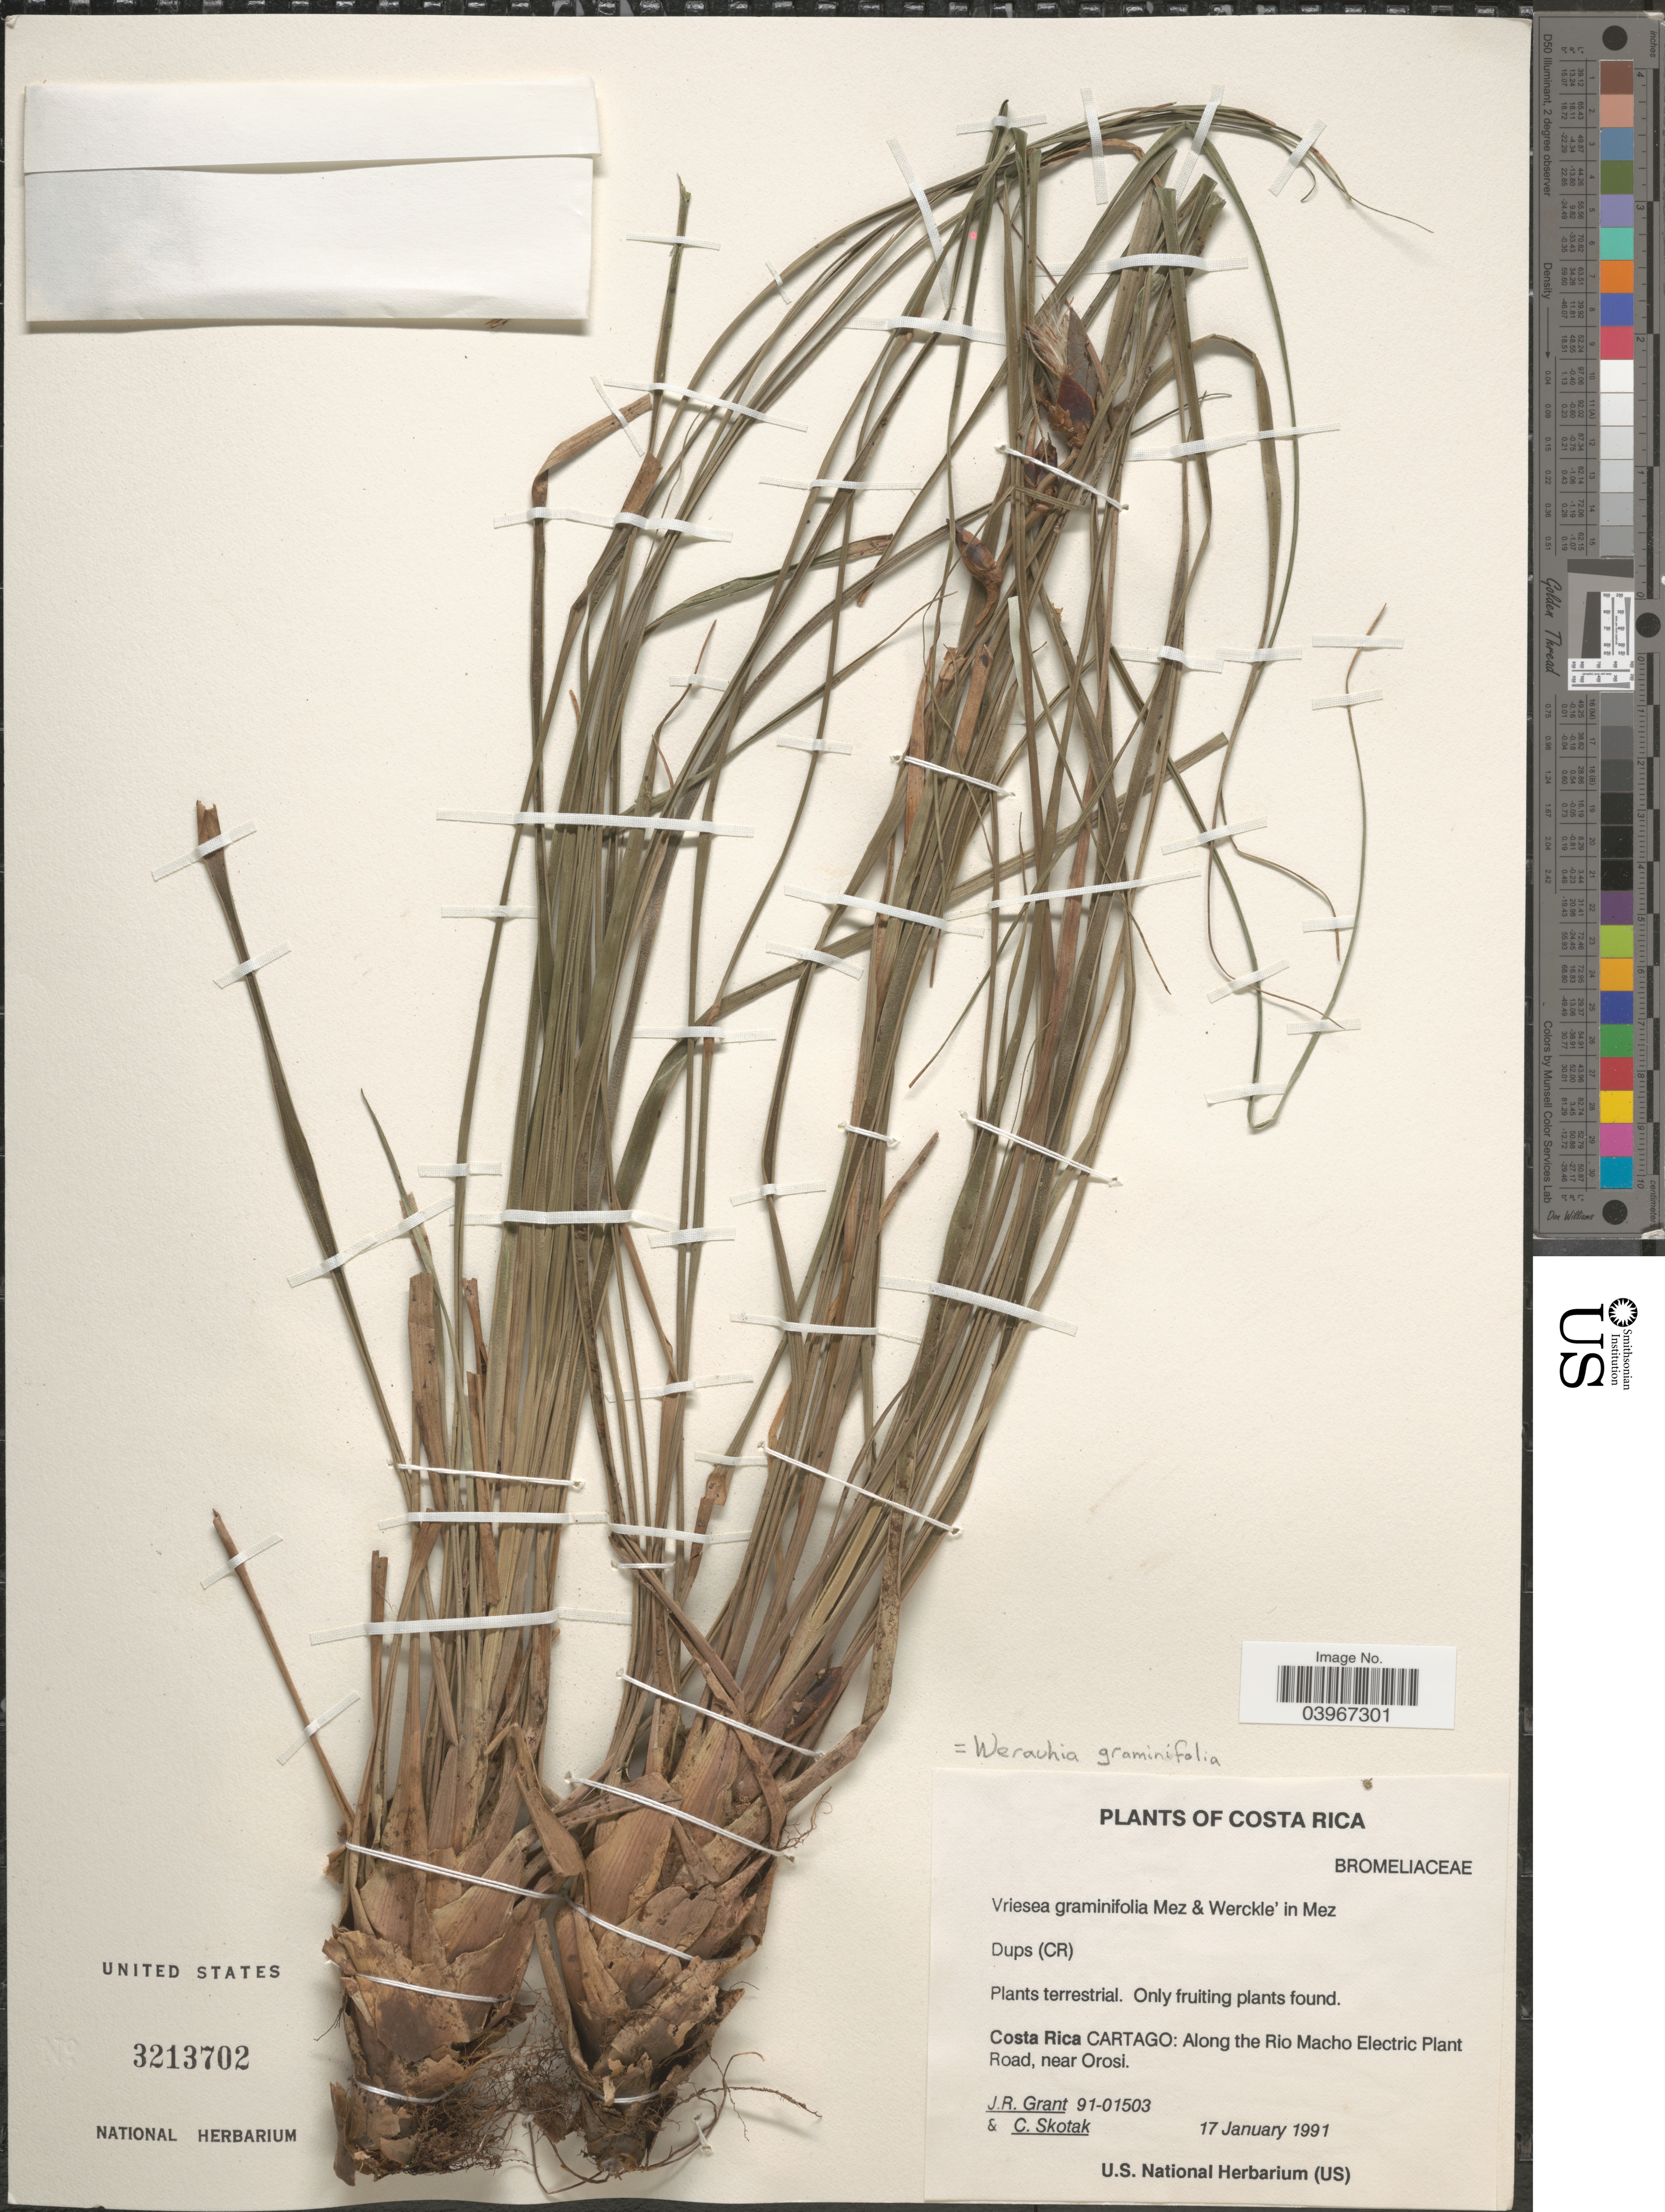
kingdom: Plantae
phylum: Tracheophyta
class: Liliopsida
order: Poales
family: Bromeliaceae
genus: Werauhia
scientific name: Werauhia graminifolia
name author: (Mez & Wercklé) J.R. Grant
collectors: J. Grant & C. Skotak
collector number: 91-01503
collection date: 1991-01-17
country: Costa Rica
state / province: Cartago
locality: Along the Rio Macho Electric Plant Road, near Orosi.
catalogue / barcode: US 3213702